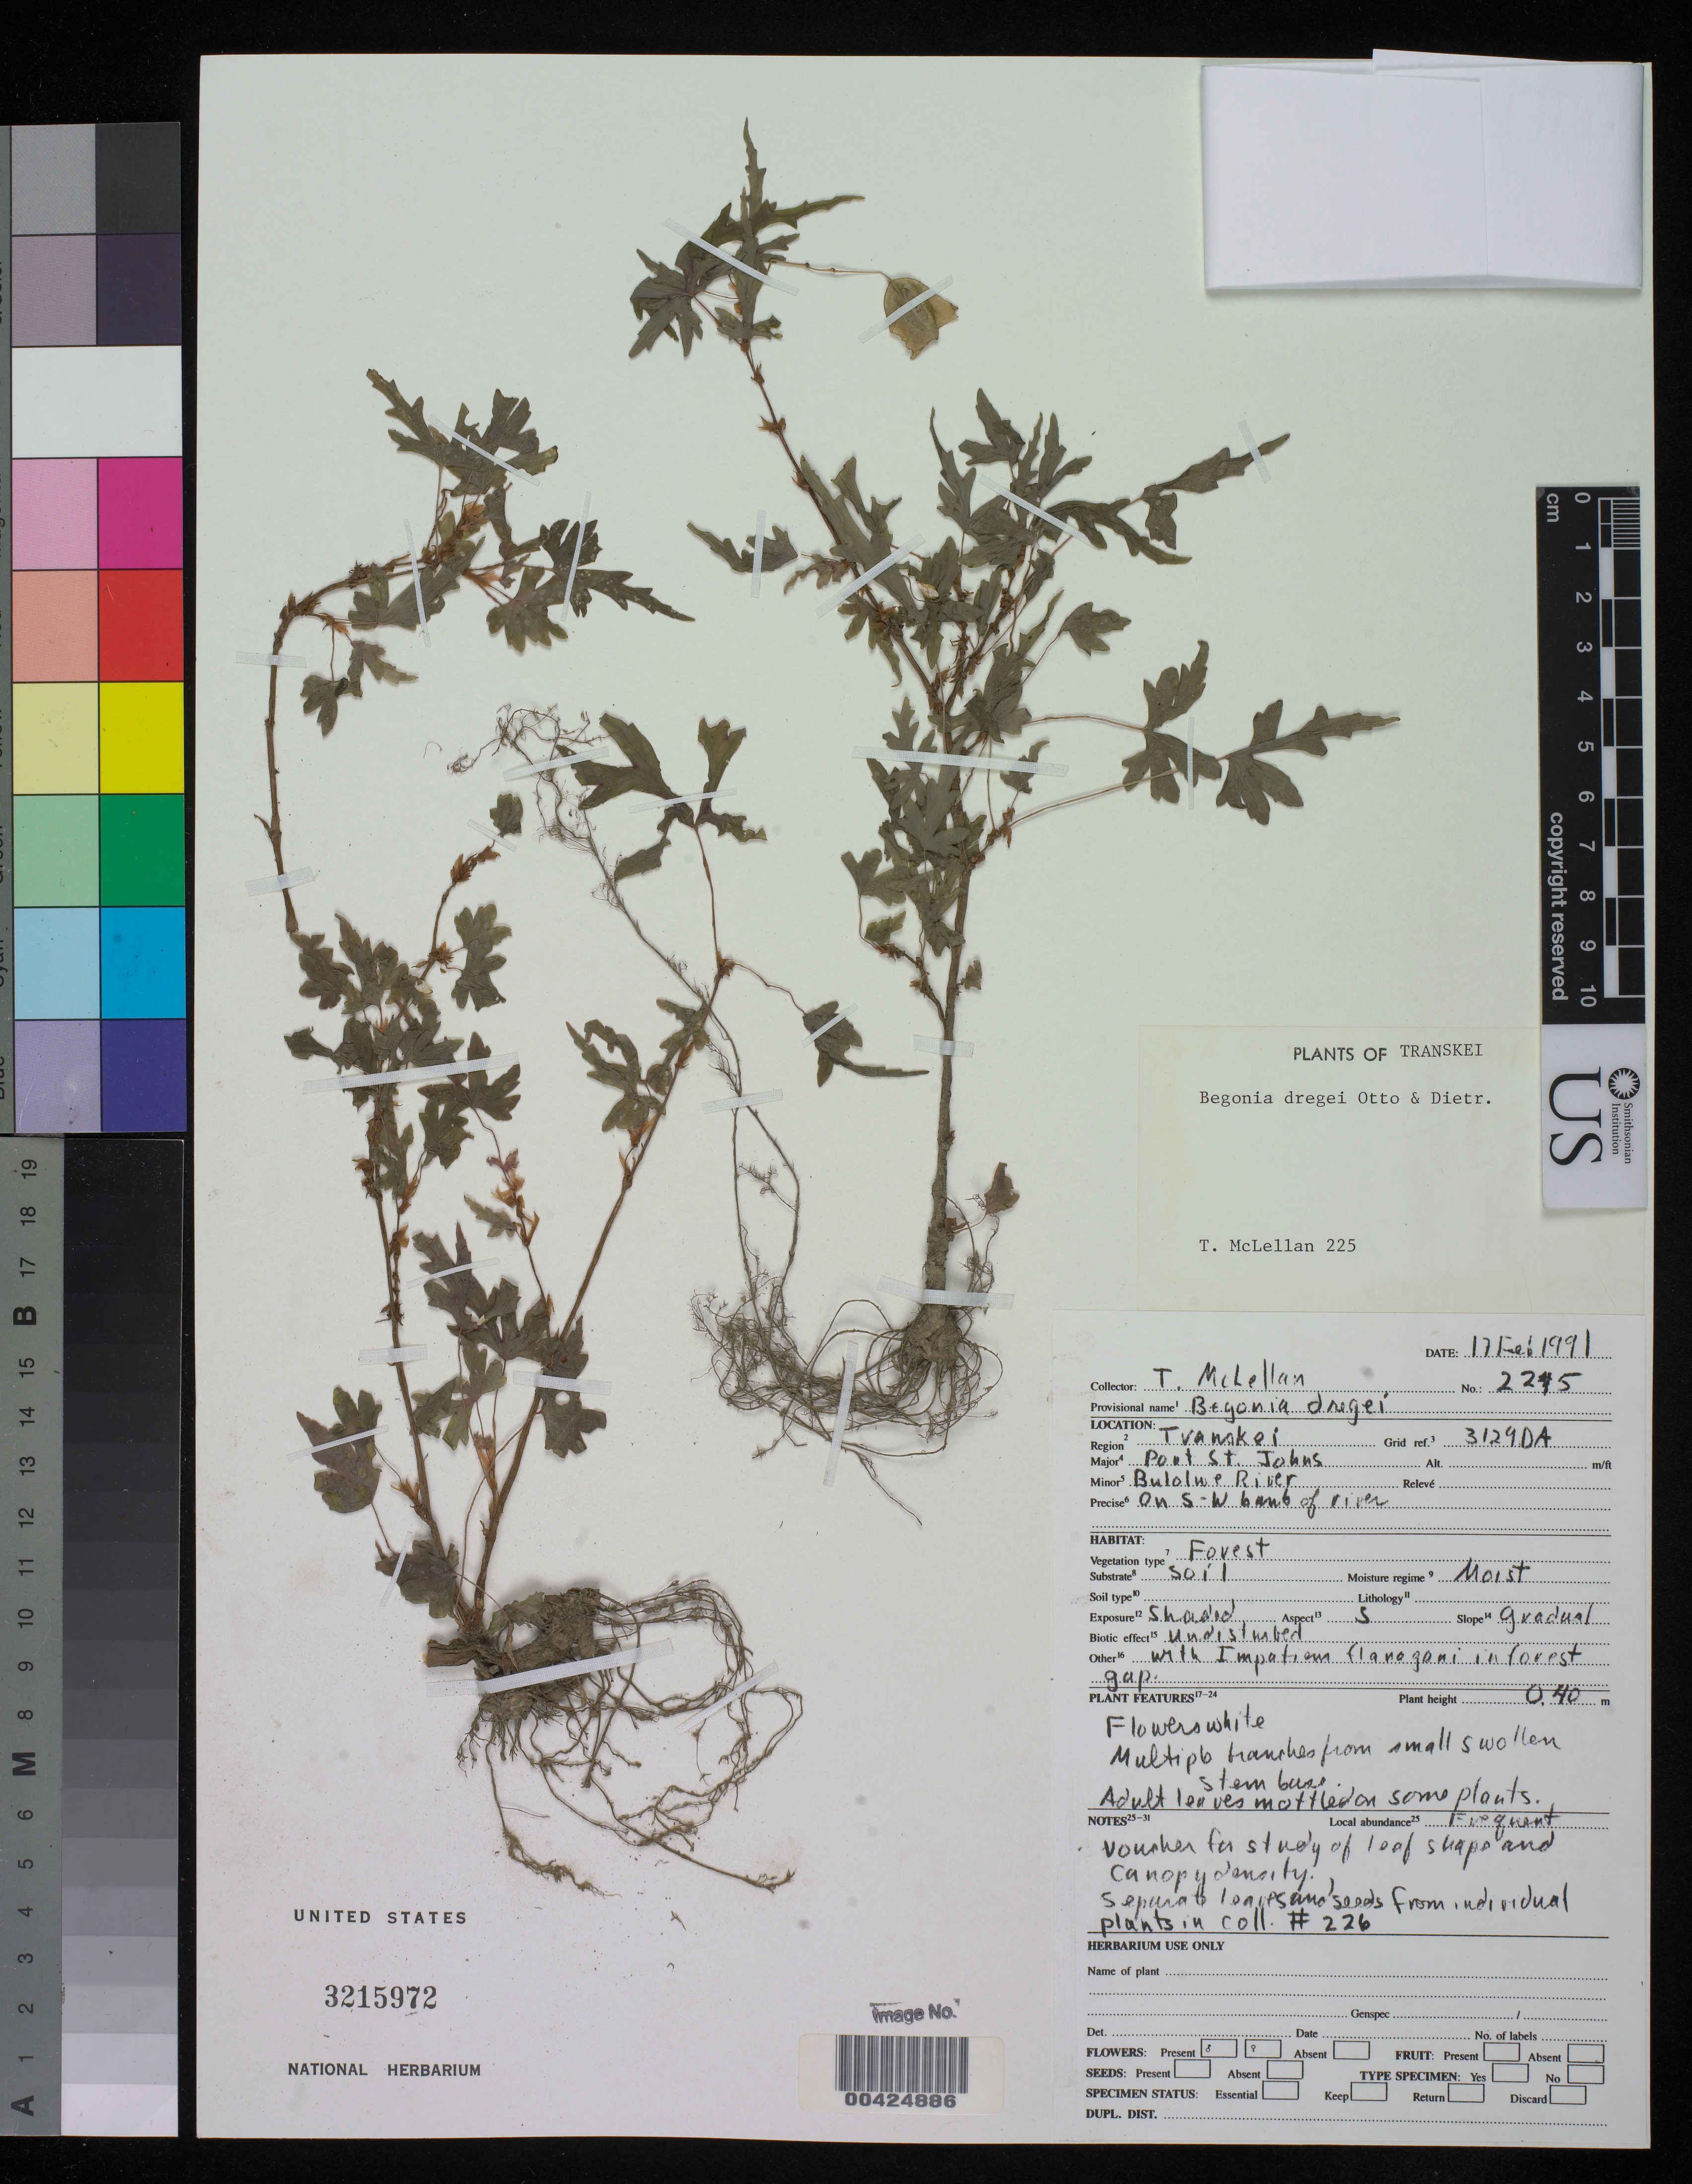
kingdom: Plantae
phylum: Tracheophyta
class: Magnoliopsida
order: Cucurbitales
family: Begoniaceae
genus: Begonia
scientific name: Begonia dregei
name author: Otto & D. Dietr.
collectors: T. McLellan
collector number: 225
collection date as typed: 17 Feb 1991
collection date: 1991-02-17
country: South Africa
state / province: Eastern Cape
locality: Port St. Johns, Bulolwe River. Transkei.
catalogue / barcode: US 3215972